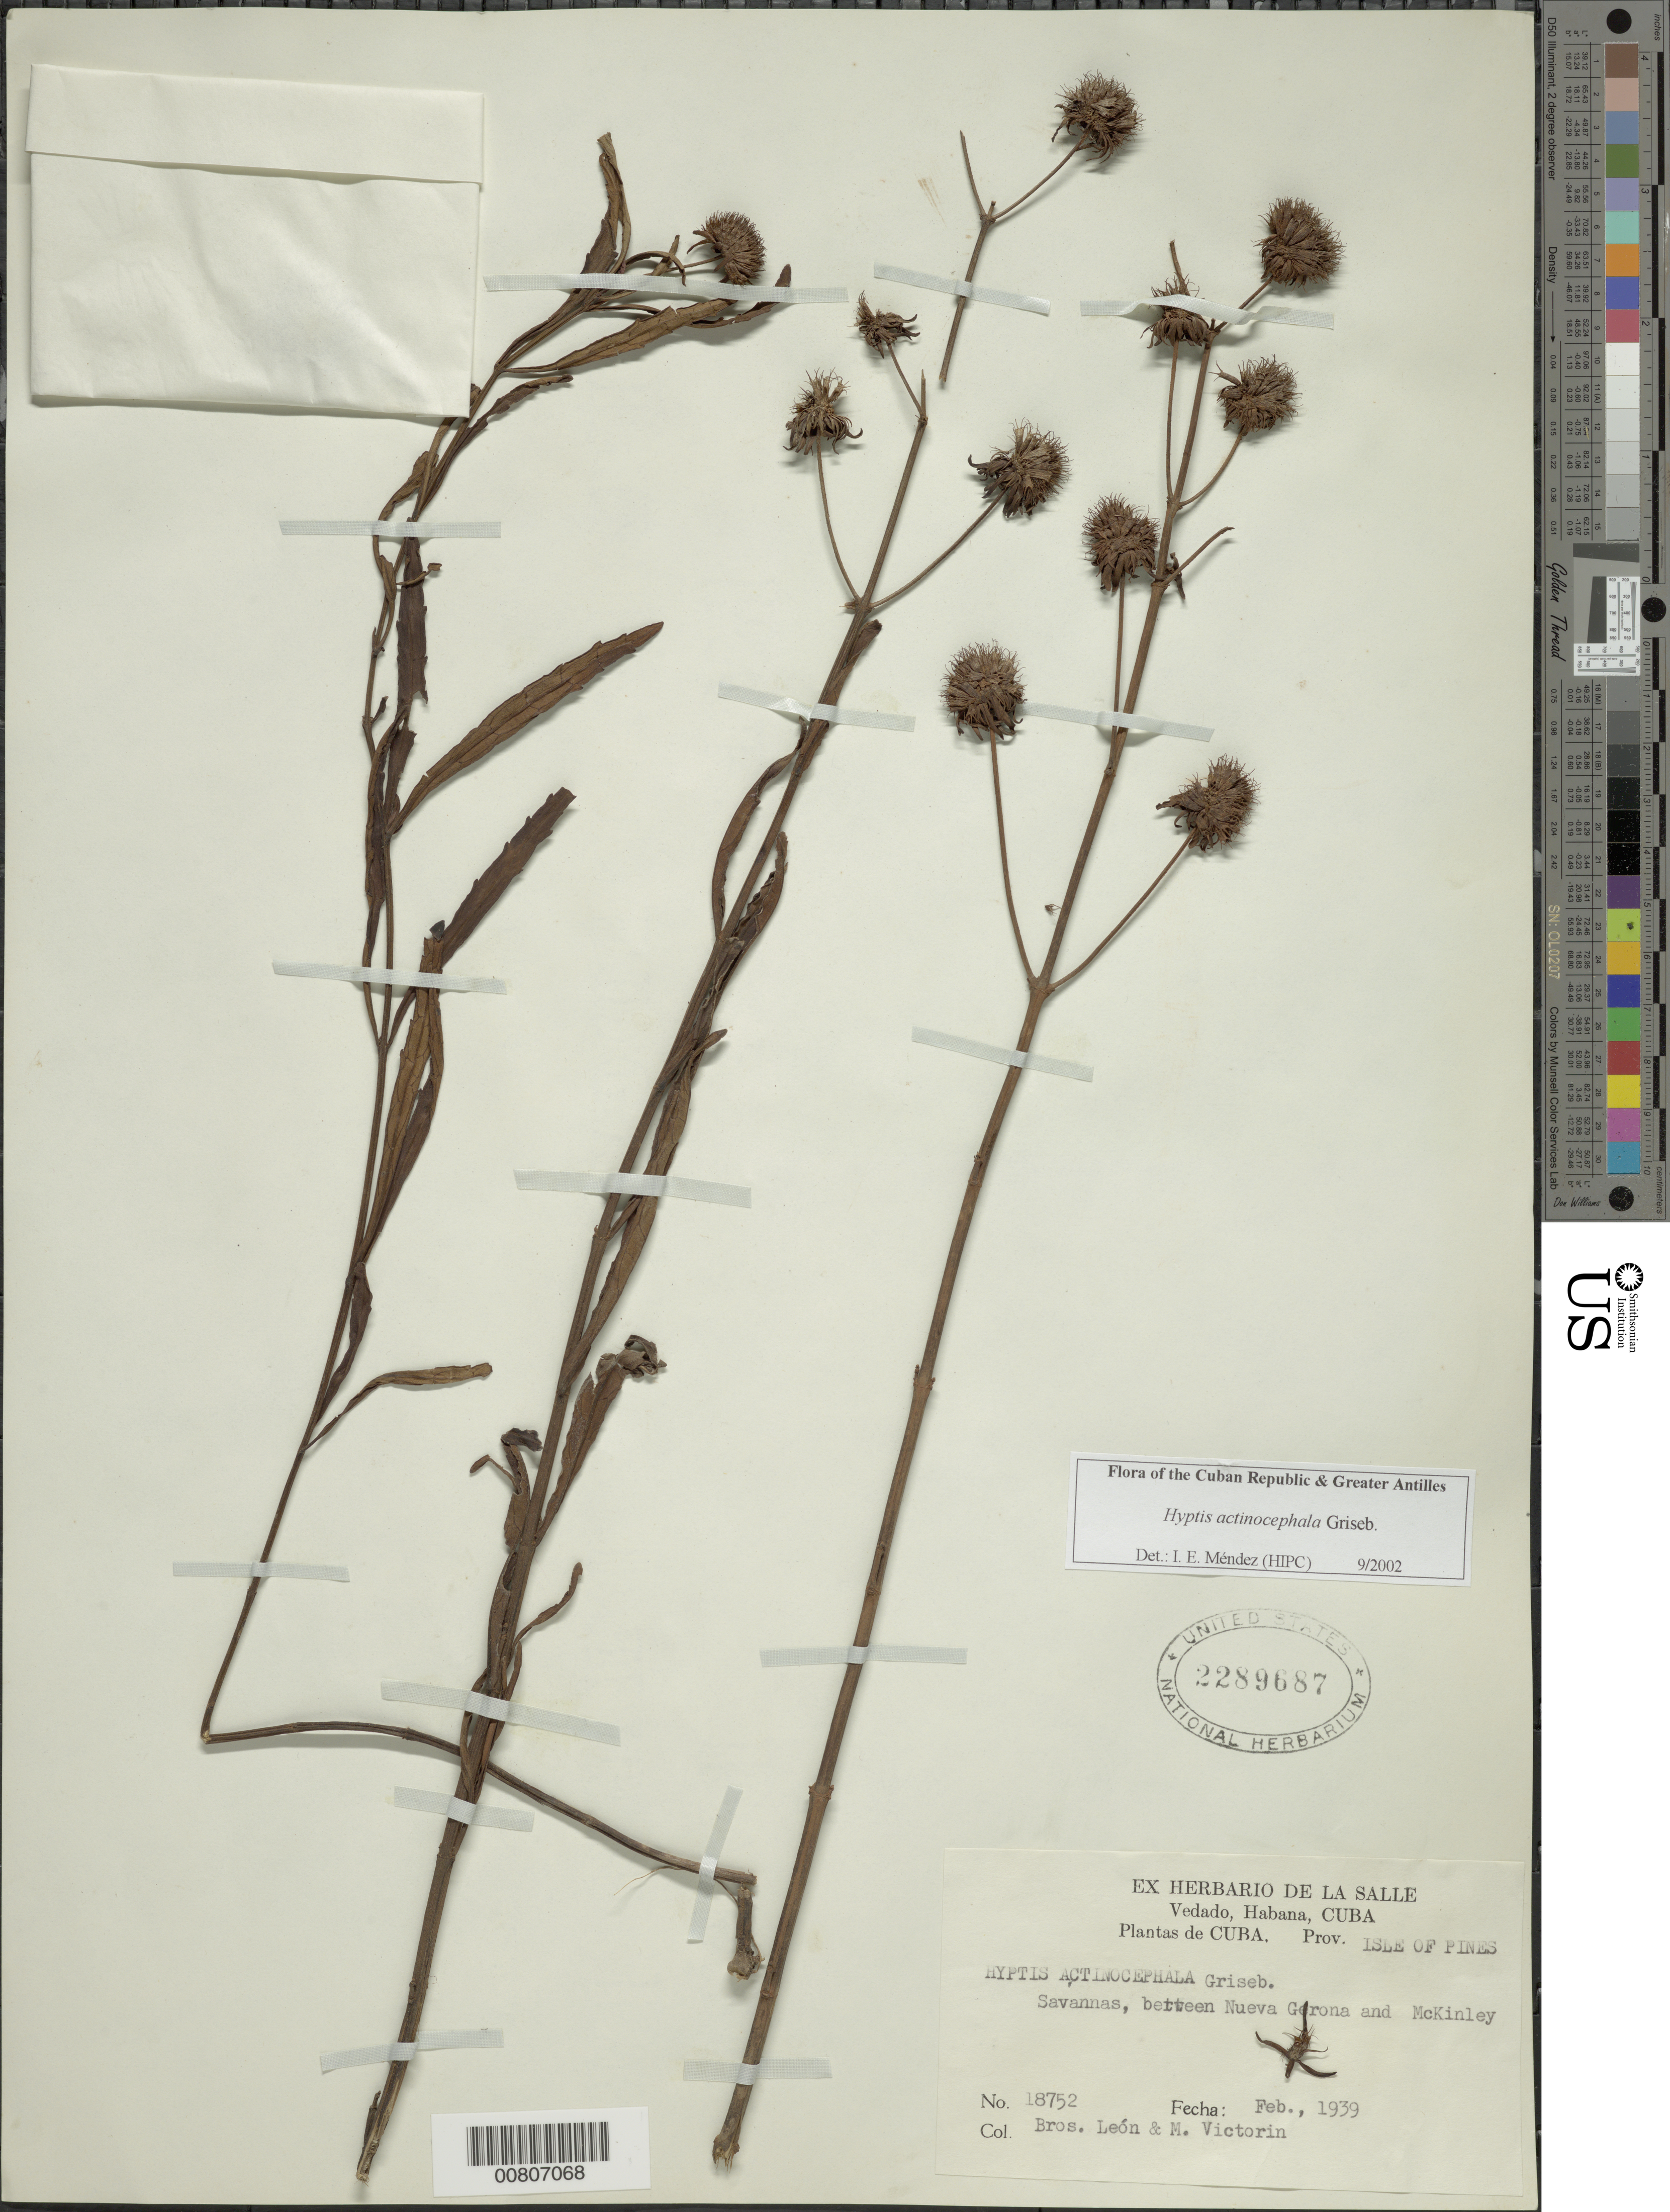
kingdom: Plantae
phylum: Tracheophyta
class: Magnoliopsida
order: Lamiales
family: Lamiaceae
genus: Hyptis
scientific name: Hyptis actinocephala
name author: Griseb.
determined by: Méndez, Isidro E., (HIPC)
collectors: Bro. León & F. Victorin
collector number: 18752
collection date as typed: Feb 1939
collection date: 1939-02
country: Cuba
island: Isla de la Juventud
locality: Isle of Pines, between Nueva Gerona and McKinley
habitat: Savannas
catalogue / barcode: US 2289687